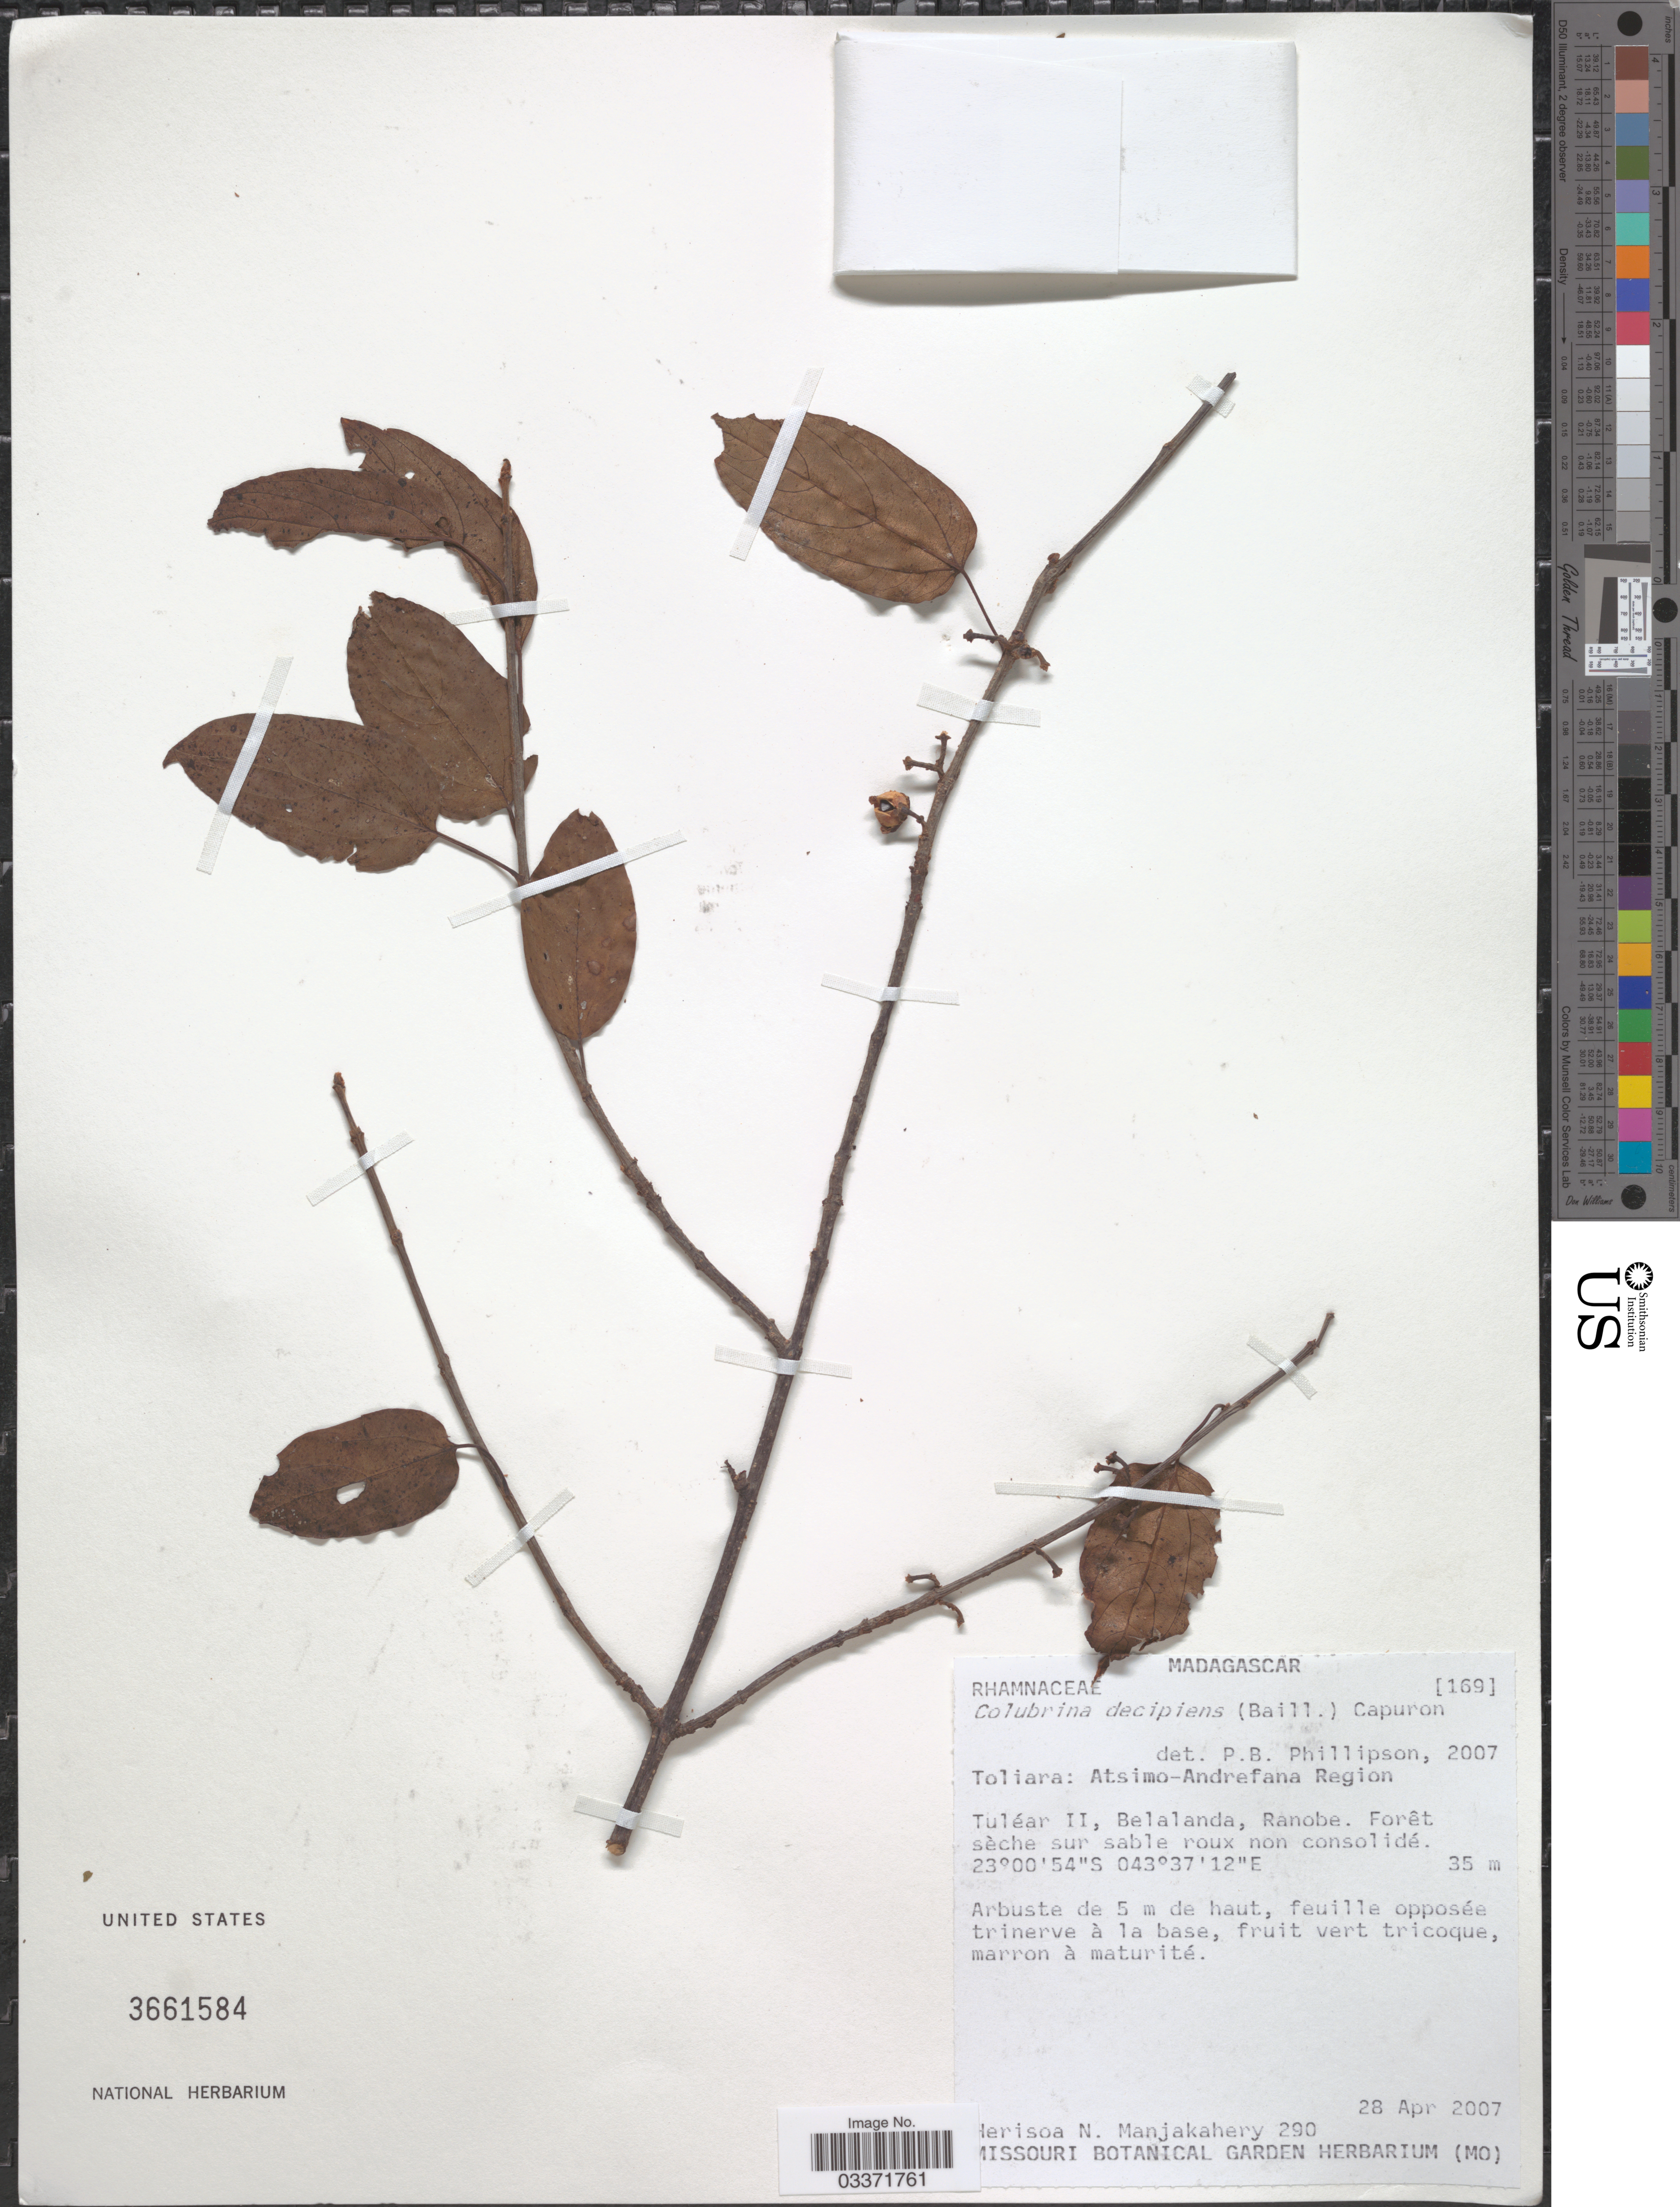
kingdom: Plantae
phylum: Tracheophyta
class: Magnoliopsida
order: Rosales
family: Rhamnaceae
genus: Colubrina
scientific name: Colubrina decipiens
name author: (Baill.) Capuron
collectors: H. N. Manjakahery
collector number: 290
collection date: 2007-04-28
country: Madagascar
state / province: Atsimo-Andrefana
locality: Atsimo-Andrefana Region, Tuléar II, Belalanda, Ranobe.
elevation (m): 35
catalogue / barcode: US 3661584